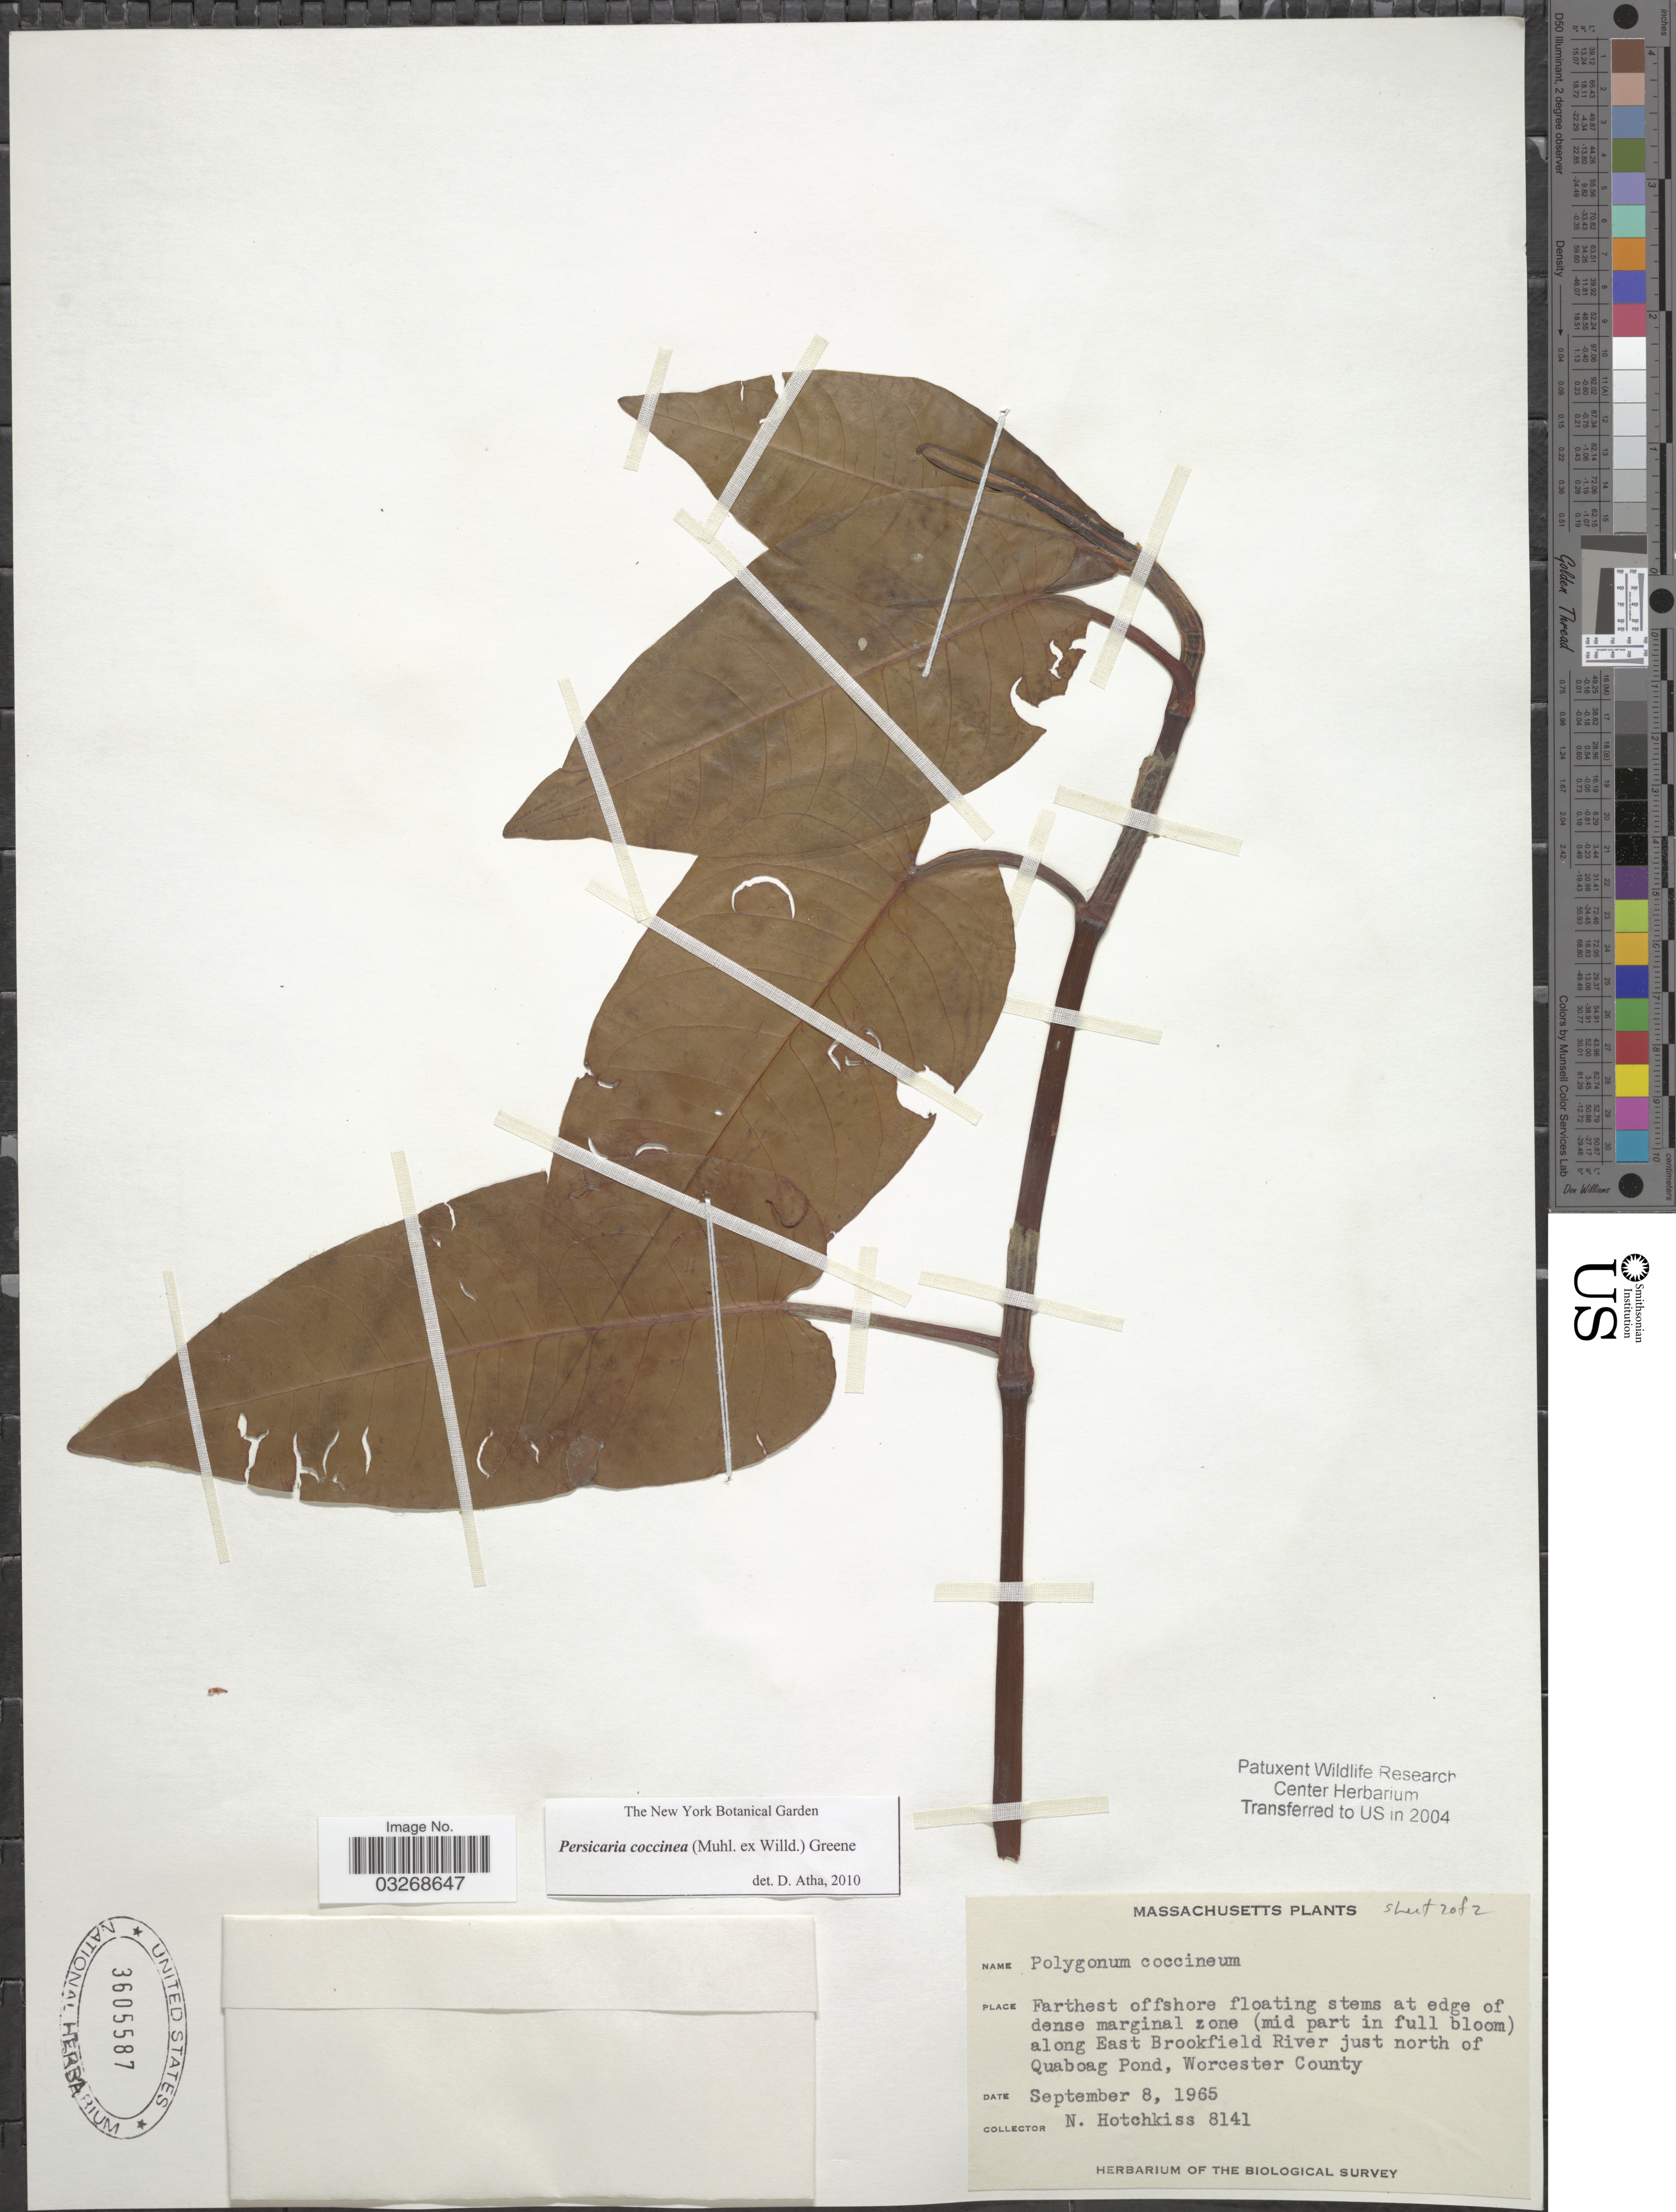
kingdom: Plantae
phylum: Tracheophyta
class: Magnoliopsida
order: Caryophyllales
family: Polygonaceae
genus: Persicaria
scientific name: Persicaria coccinea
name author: (Muhl. ex Willd.) Greene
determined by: Atha, D. E.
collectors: N. Hotchkiss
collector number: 8141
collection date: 1965-09-08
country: United States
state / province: Massachusetts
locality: Along East Brookfield River just north of Quaboag Pond, Worcester County.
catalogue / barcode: US 3605587